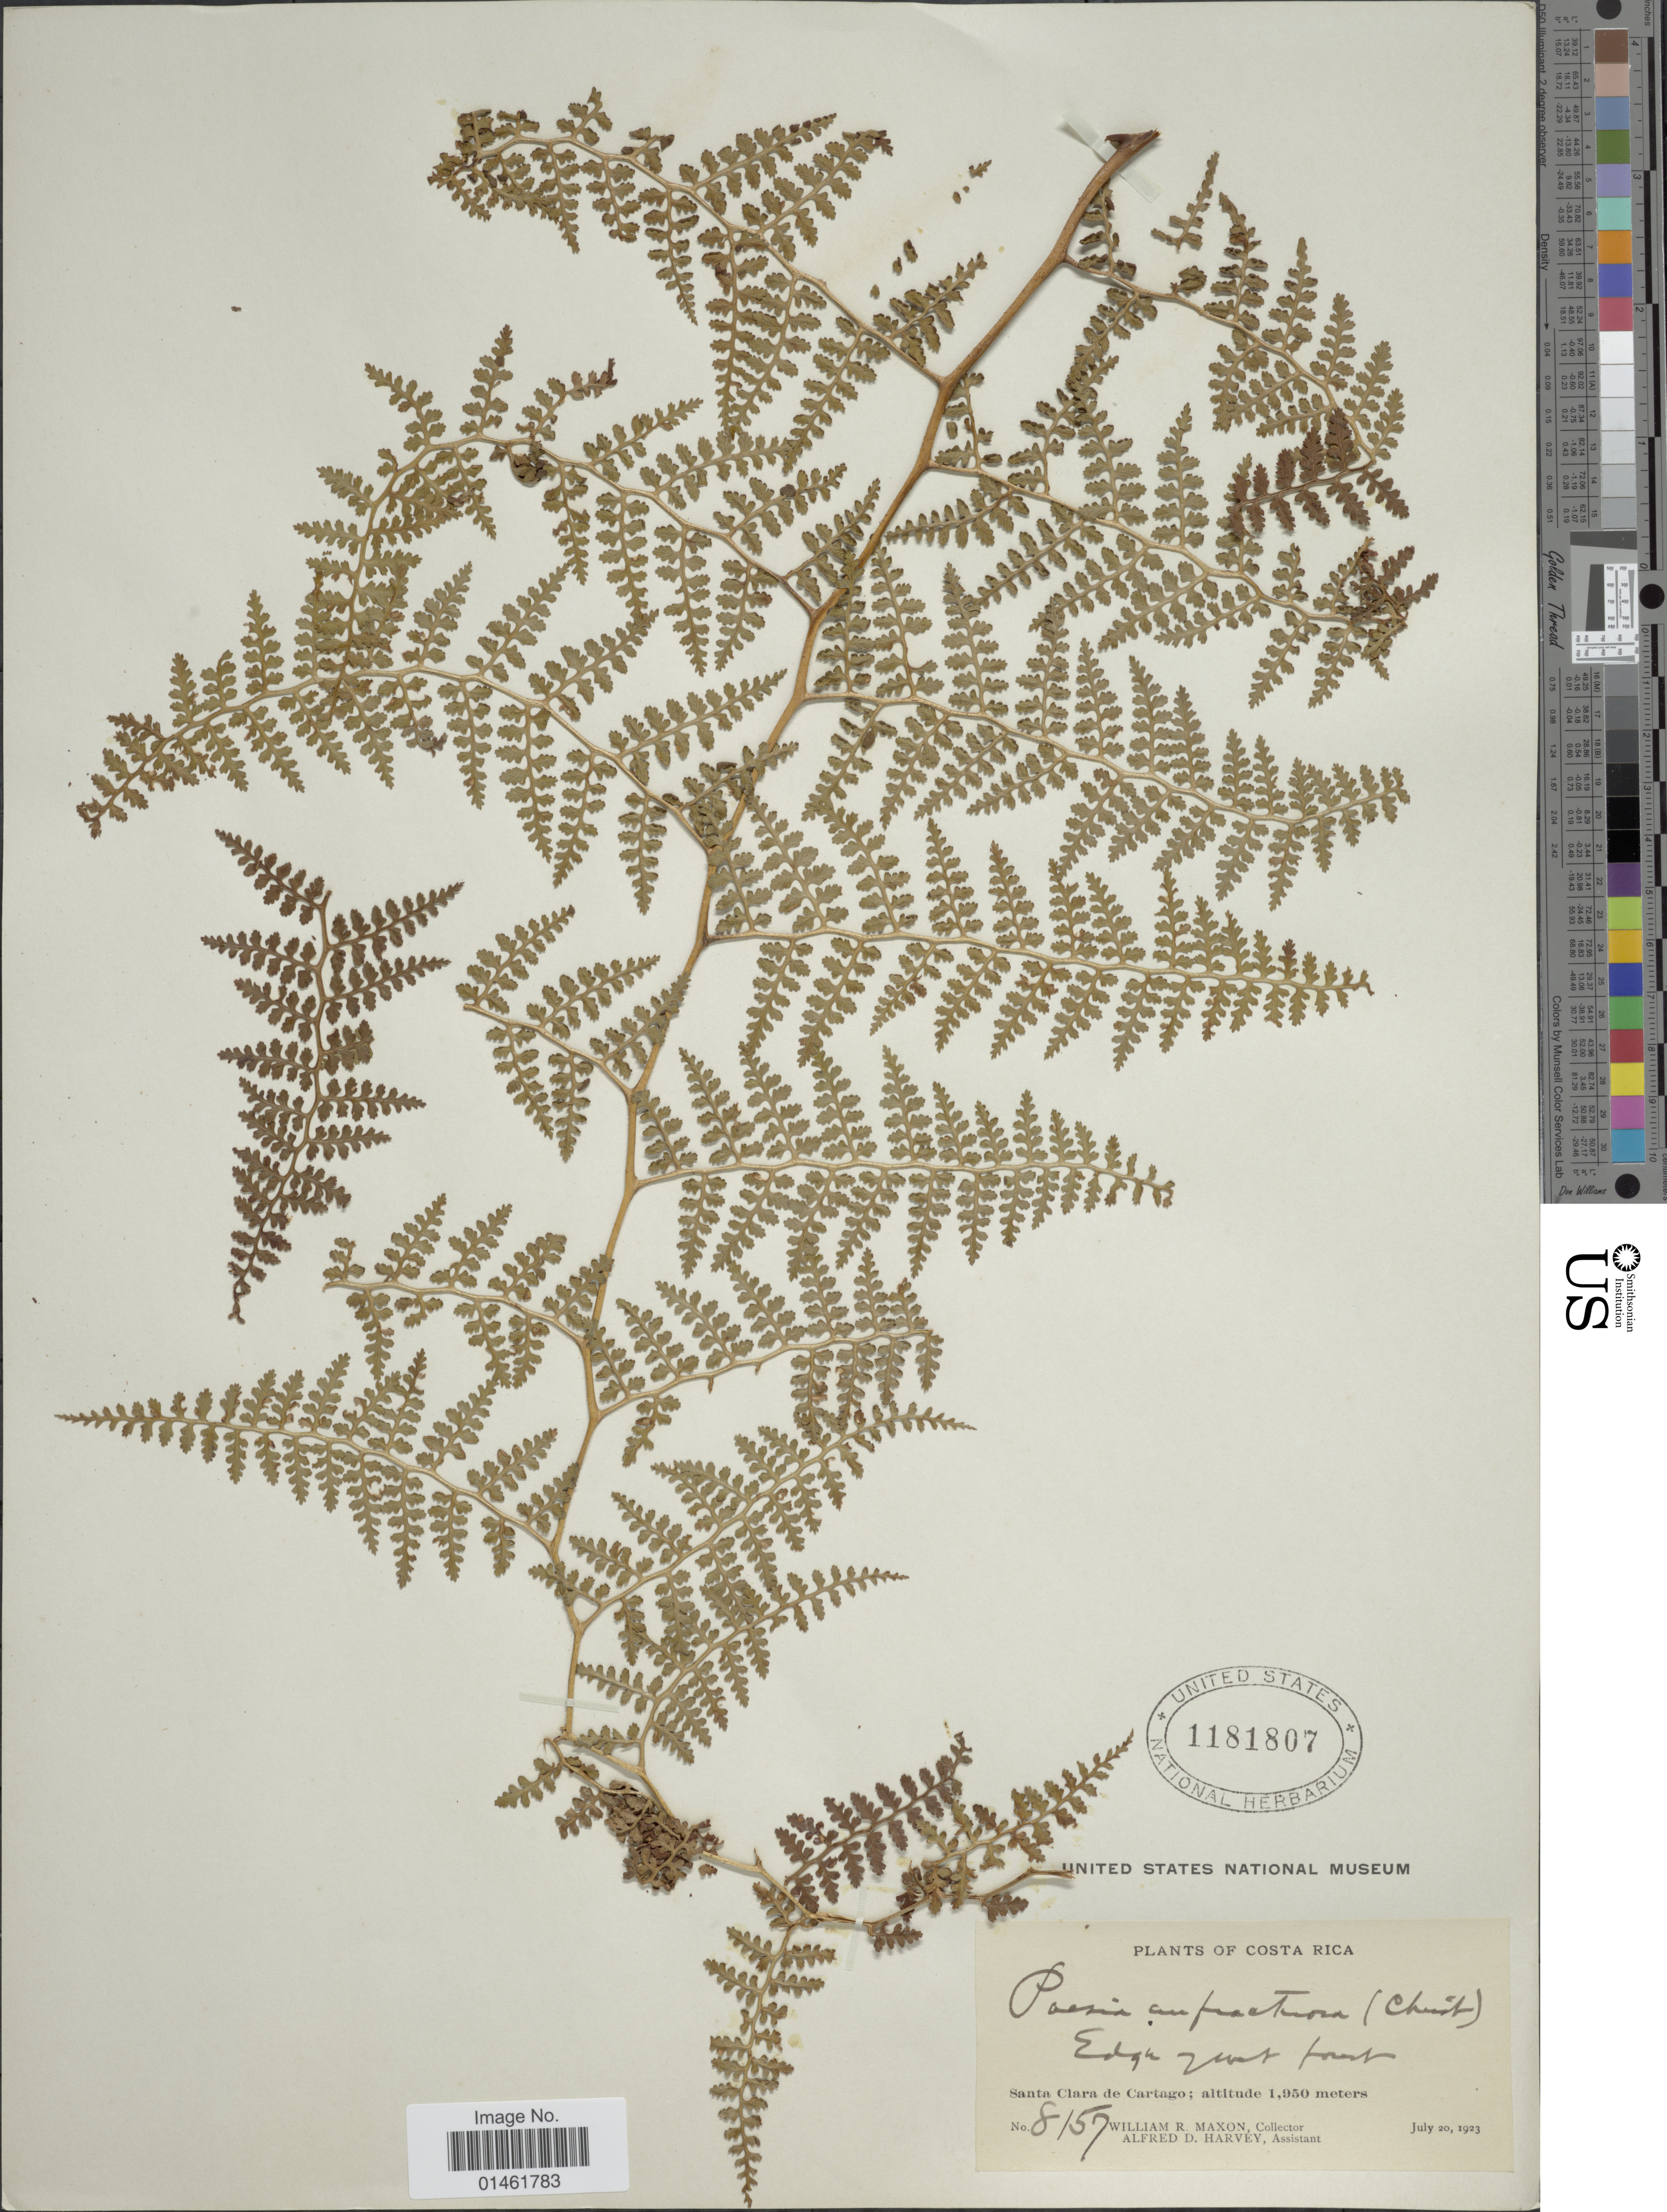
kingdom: Plantae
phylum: Tracheophyta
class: Polypodiopsida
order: Polypodiales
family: Dennstaedtiaceae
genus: Paesia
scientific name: Paesia anfractuosa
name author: (Christ) C. Chr.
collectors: W. R. Maxon & A. D. Harvey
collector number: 8157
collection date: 1923-07-20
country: Costa Rica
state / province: Cartago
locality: Santa Clara de Cartago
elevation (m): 1950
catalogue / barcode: US 1181807